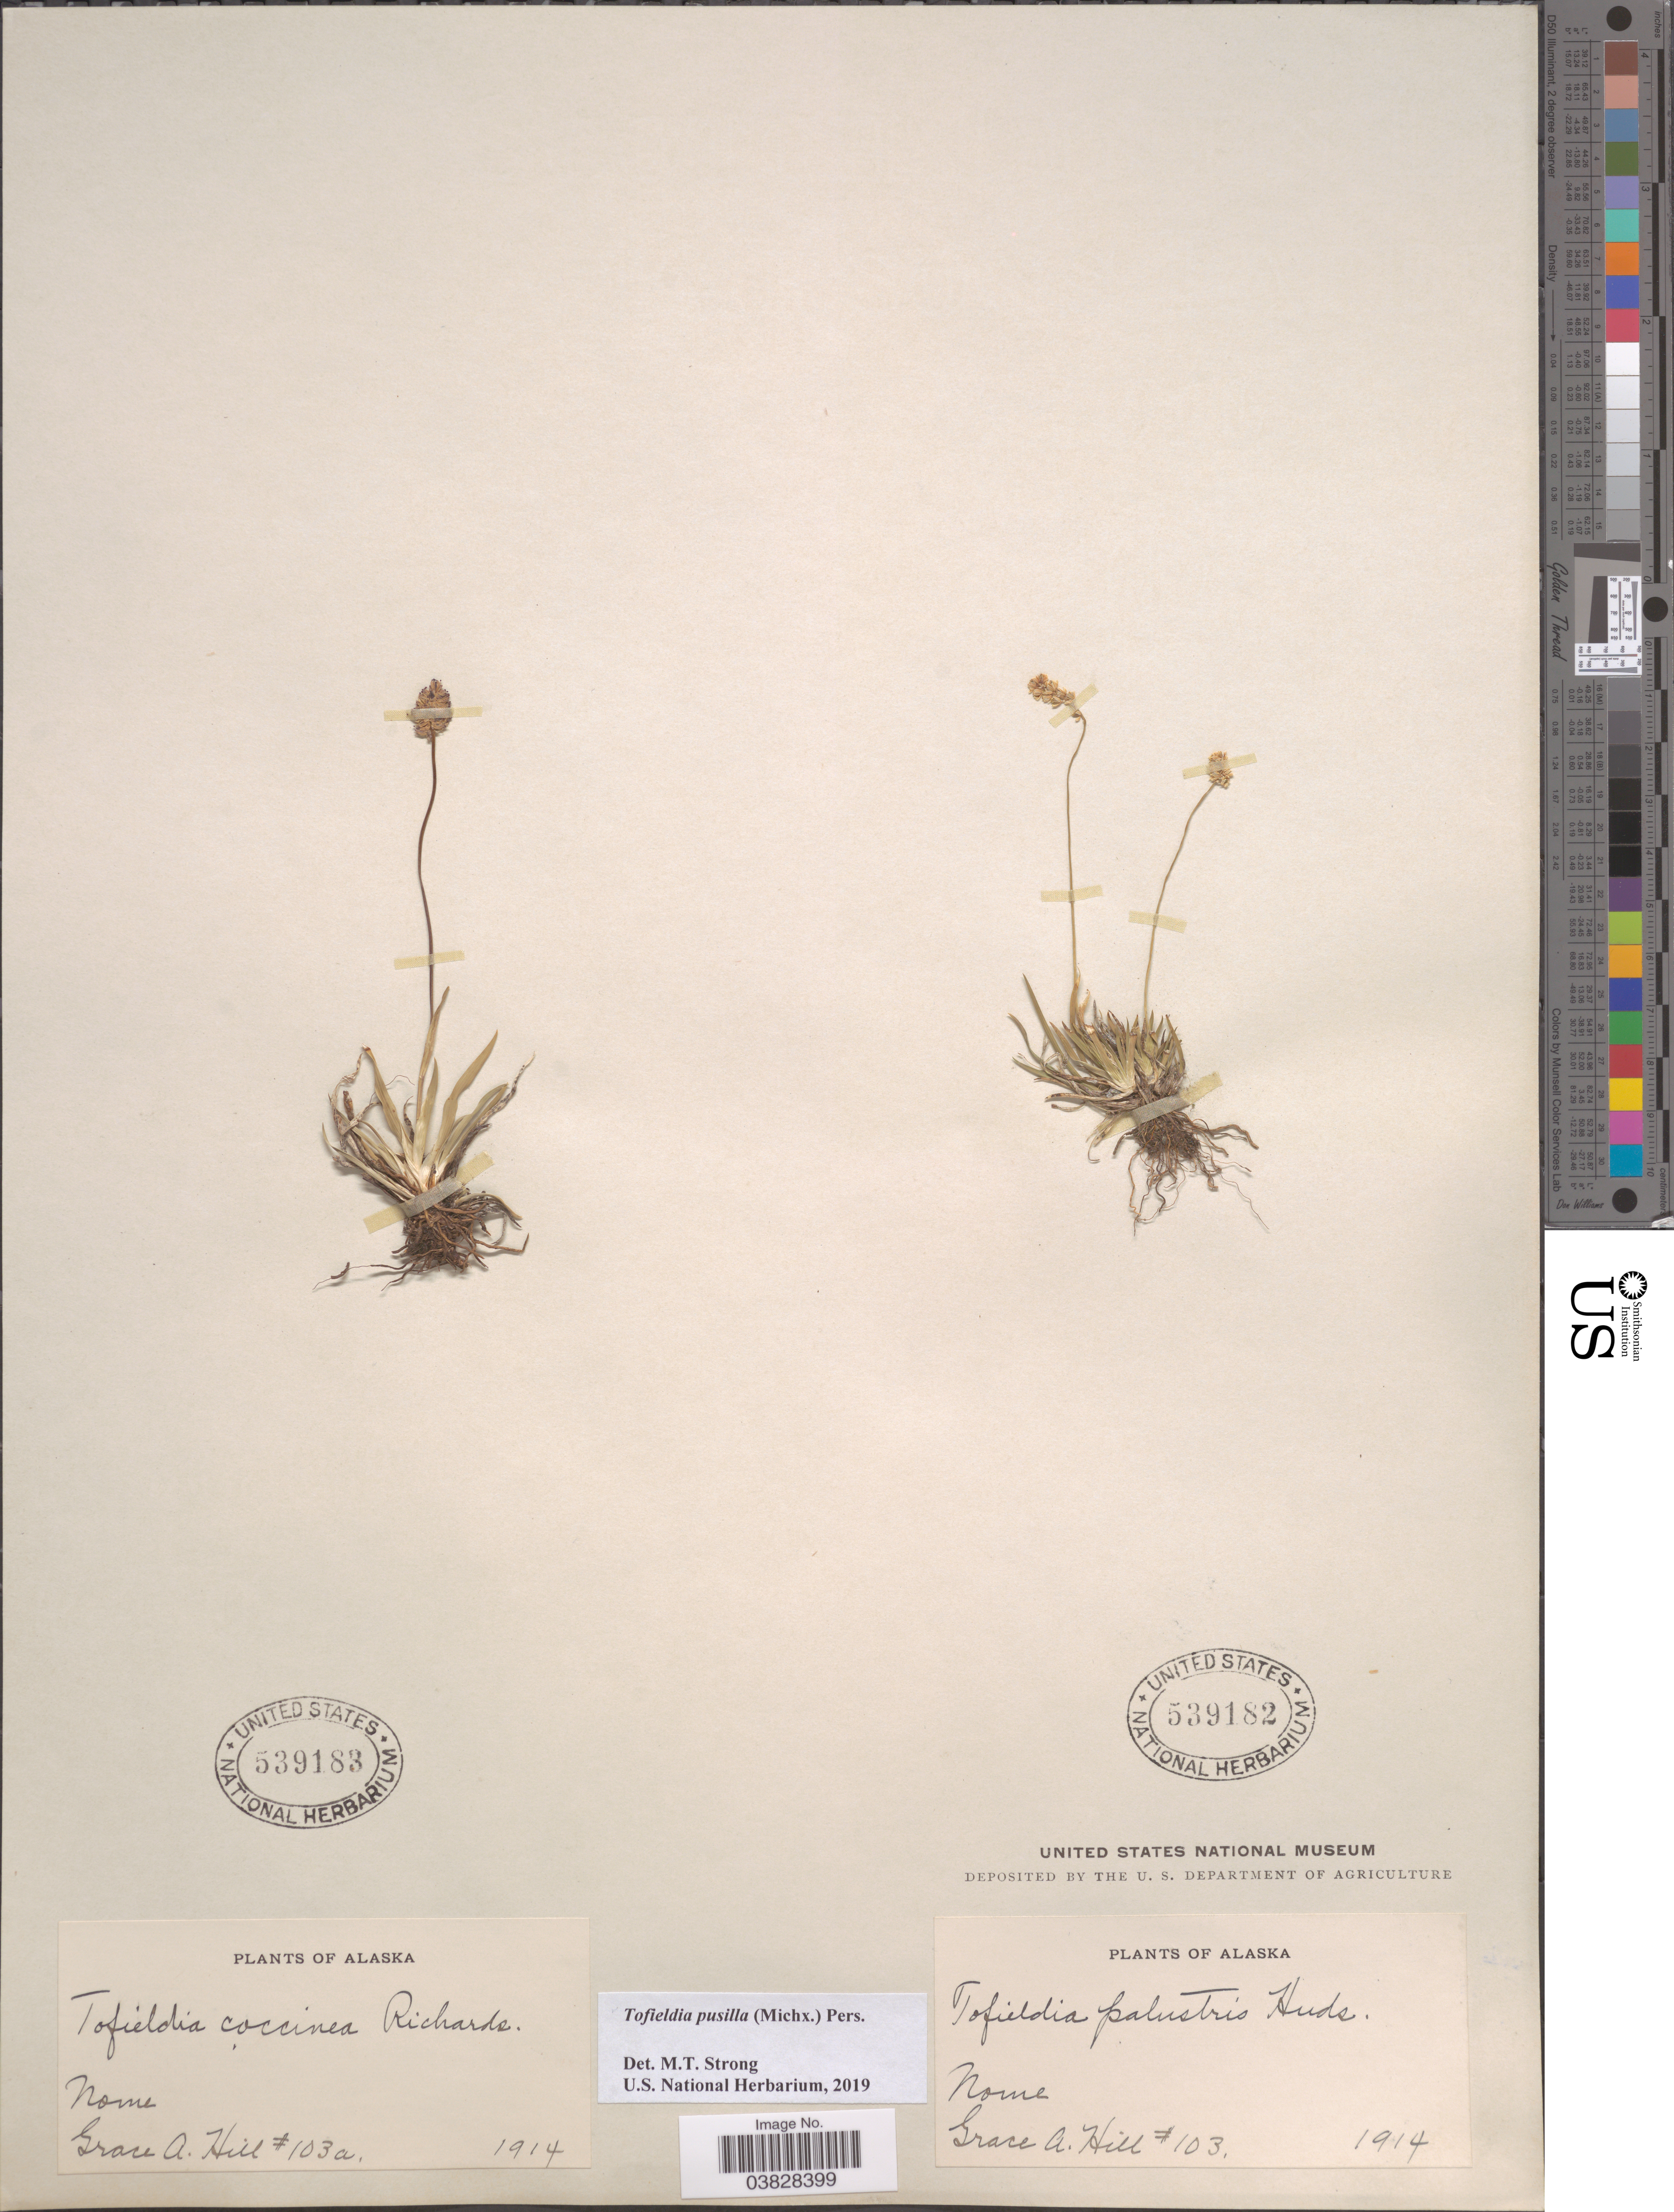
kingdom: Plantae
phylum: Tracheophyta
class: Liliopsida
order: Alismatales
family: Tofieldiaceae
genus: Tofieldia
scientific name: Tofieldia pusilla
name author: (Michx.) Pers.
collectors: G. A. Hill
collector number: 103a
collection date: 1914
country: United States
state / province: Alaska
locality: Nome.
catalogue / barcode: US 539183